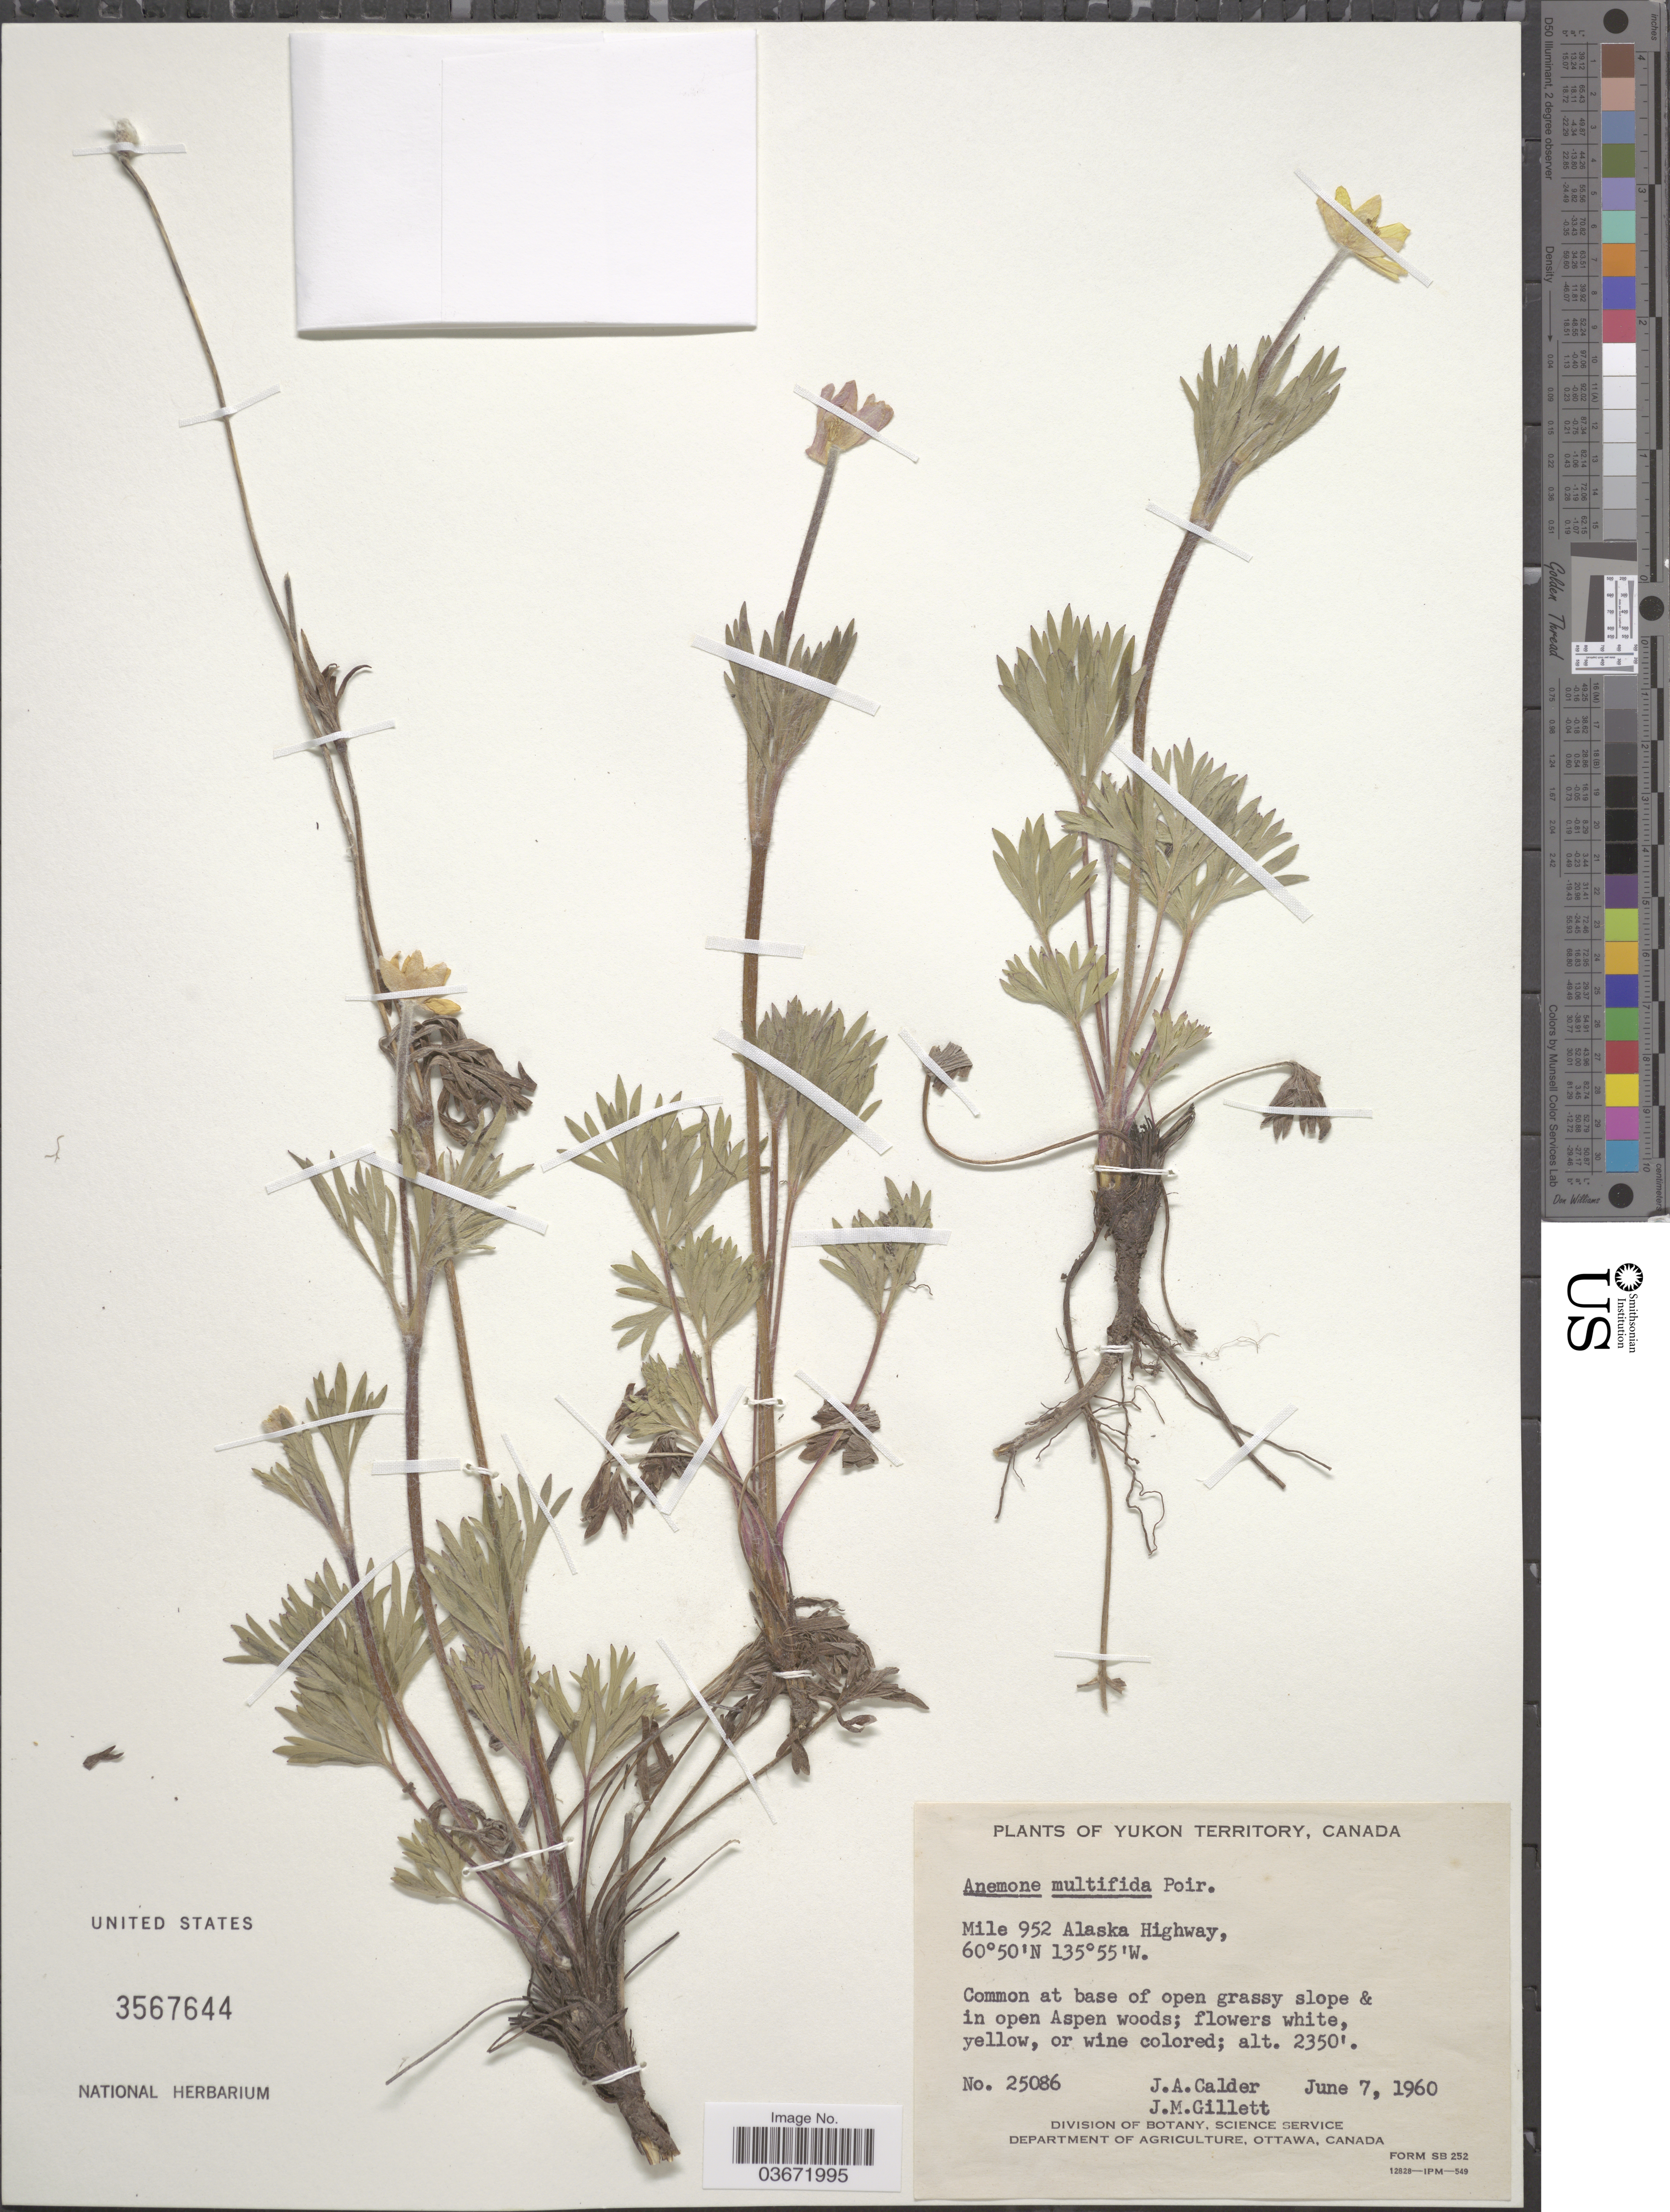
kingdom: Plantae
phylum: Tracheophyta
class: Magnoliopsida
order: Ranunculales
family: Ranunculaceae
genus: Anemone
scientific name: Anemone multifida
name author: Poir.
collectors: J. A. Calder & J. M. Gillett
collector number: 25086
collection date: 1960-06-07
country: Canada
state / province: Yukon Territory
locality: Mile 952 Alaska Highway.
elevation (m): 716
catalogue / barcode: US 3567644